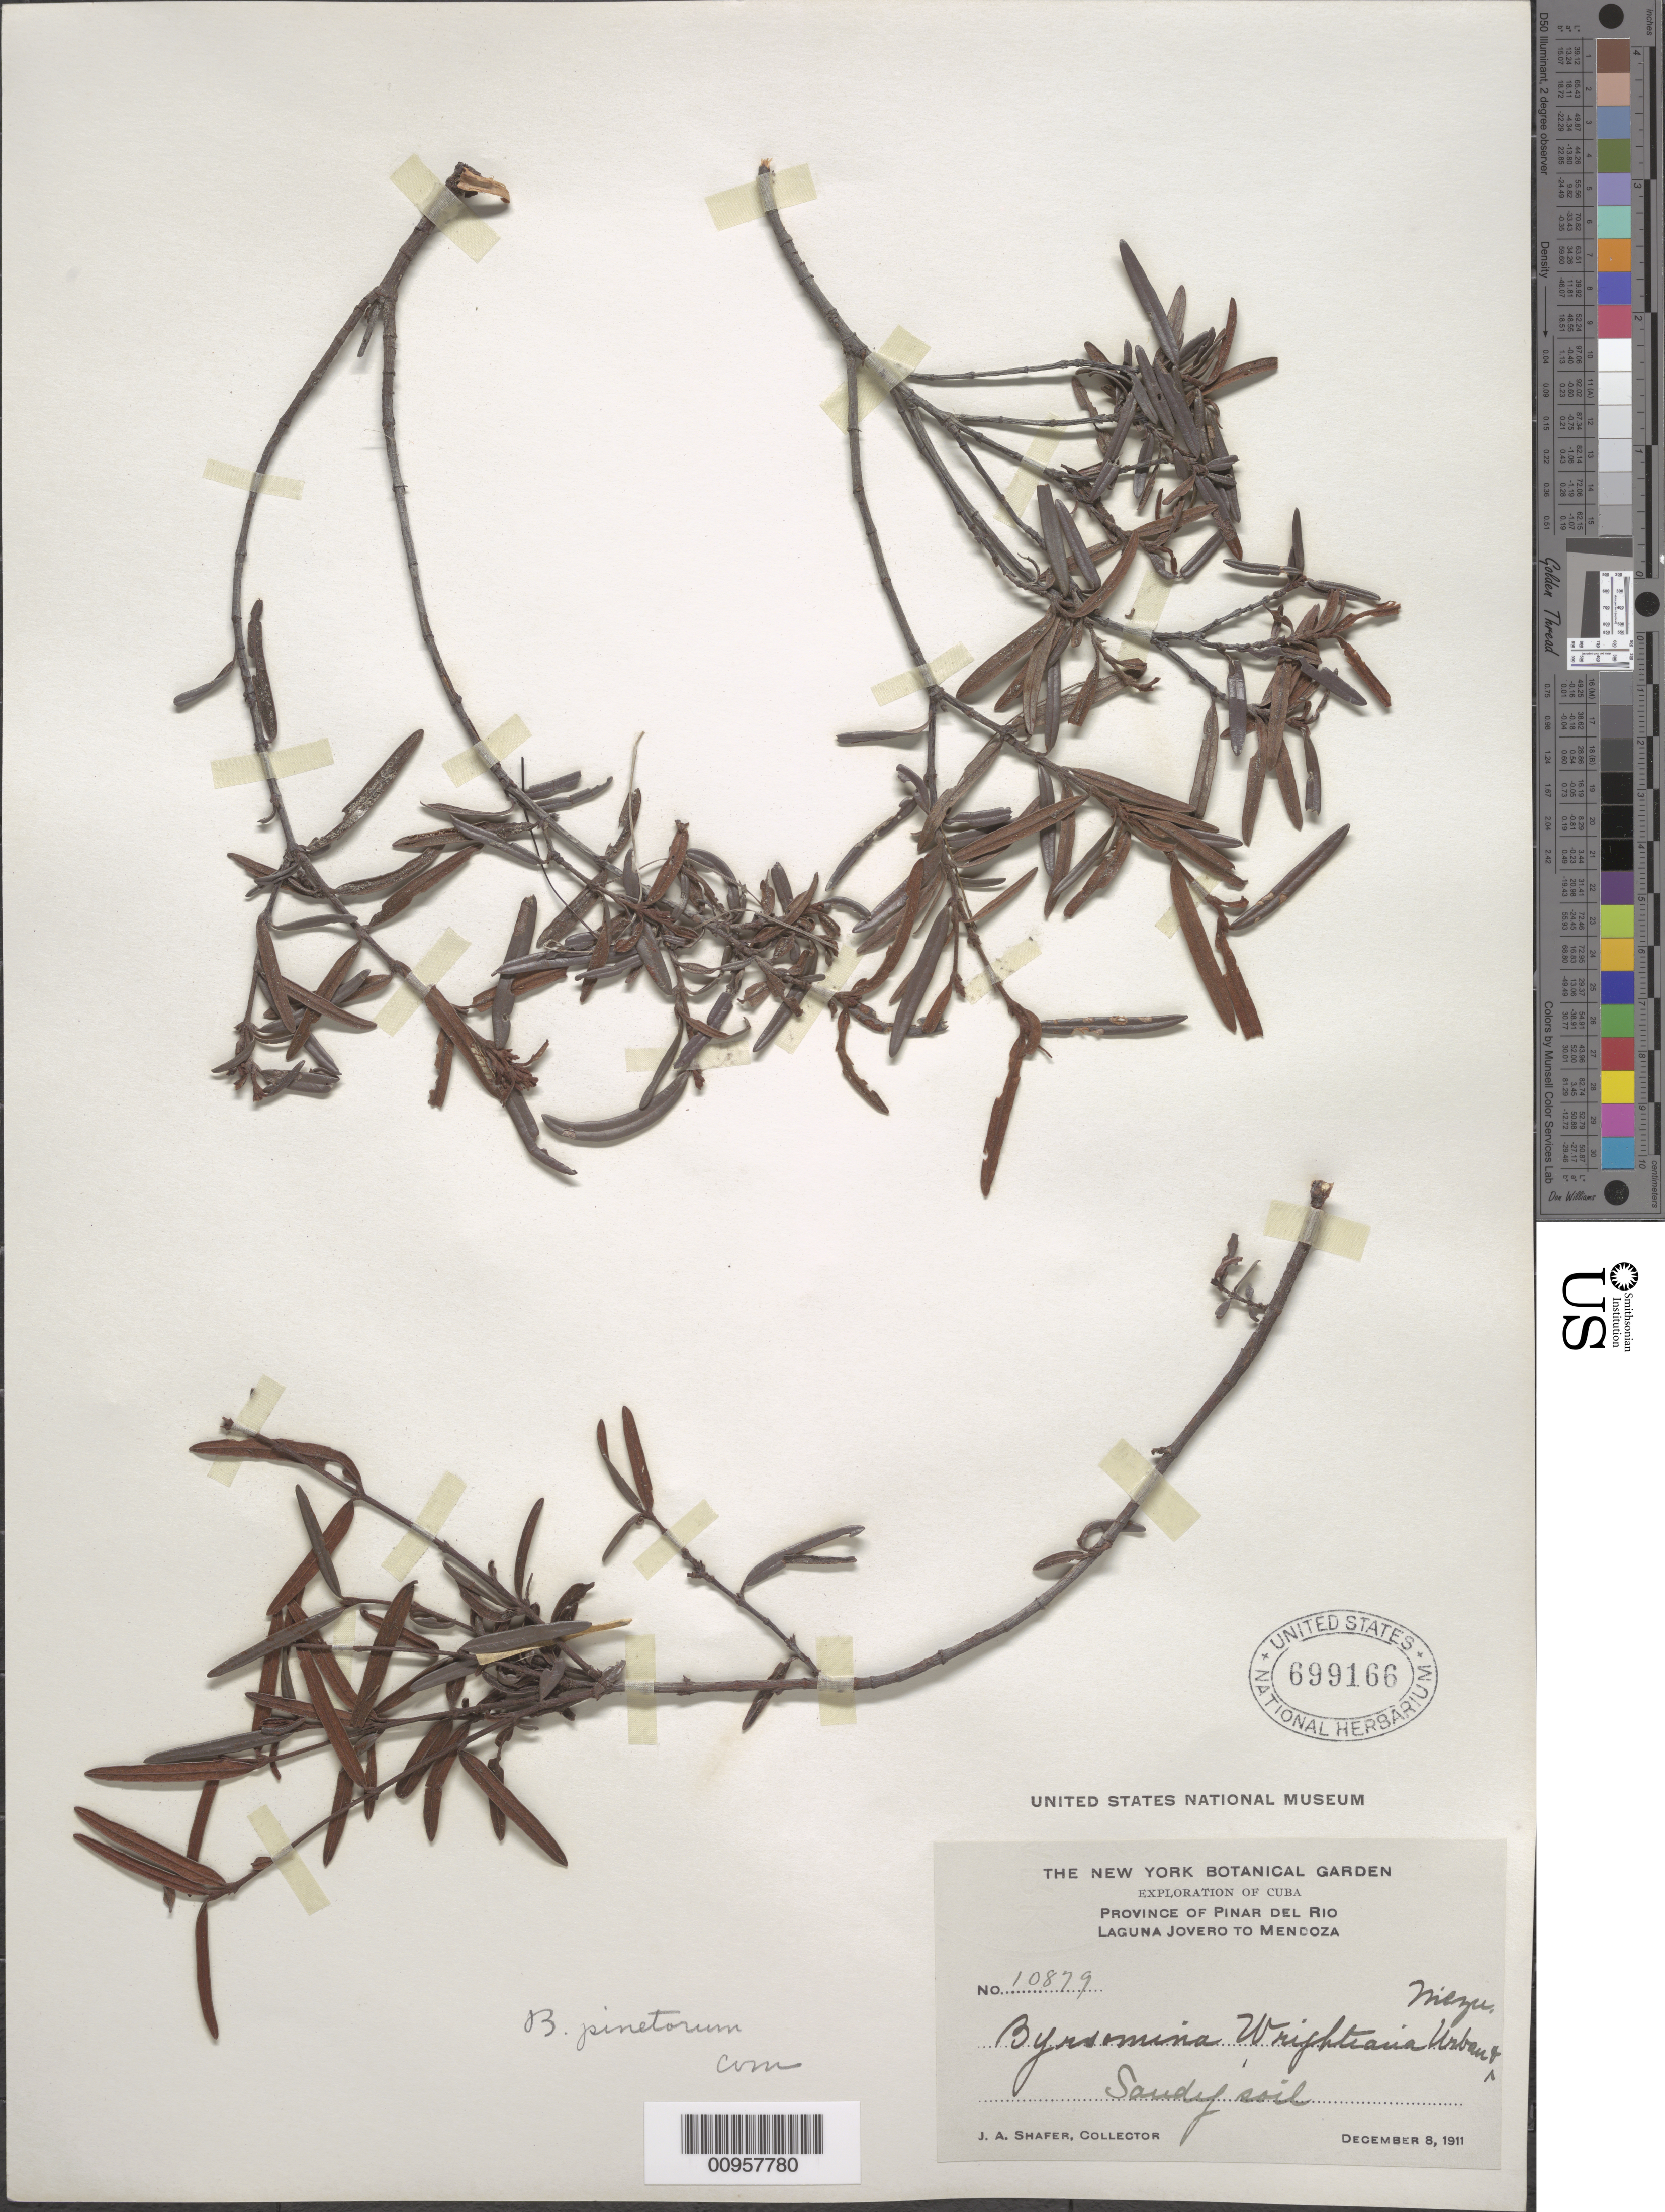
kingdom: Plantae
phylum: Tracheophyta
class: Magnoliopsida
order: Malpighiales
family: Malpighiaceae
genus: Byrsonima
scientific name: Byrsonima pinetorum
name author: C. Wright in Griseb.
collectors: J. A. Shafer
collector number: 10879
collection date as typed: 08 Dec 1911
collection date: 1911-12-08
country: Cuba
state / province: Pinar del Rio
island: Cuba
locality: Laguna Jovero to Mendoza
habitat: Sandy soil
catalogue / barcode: US 699166